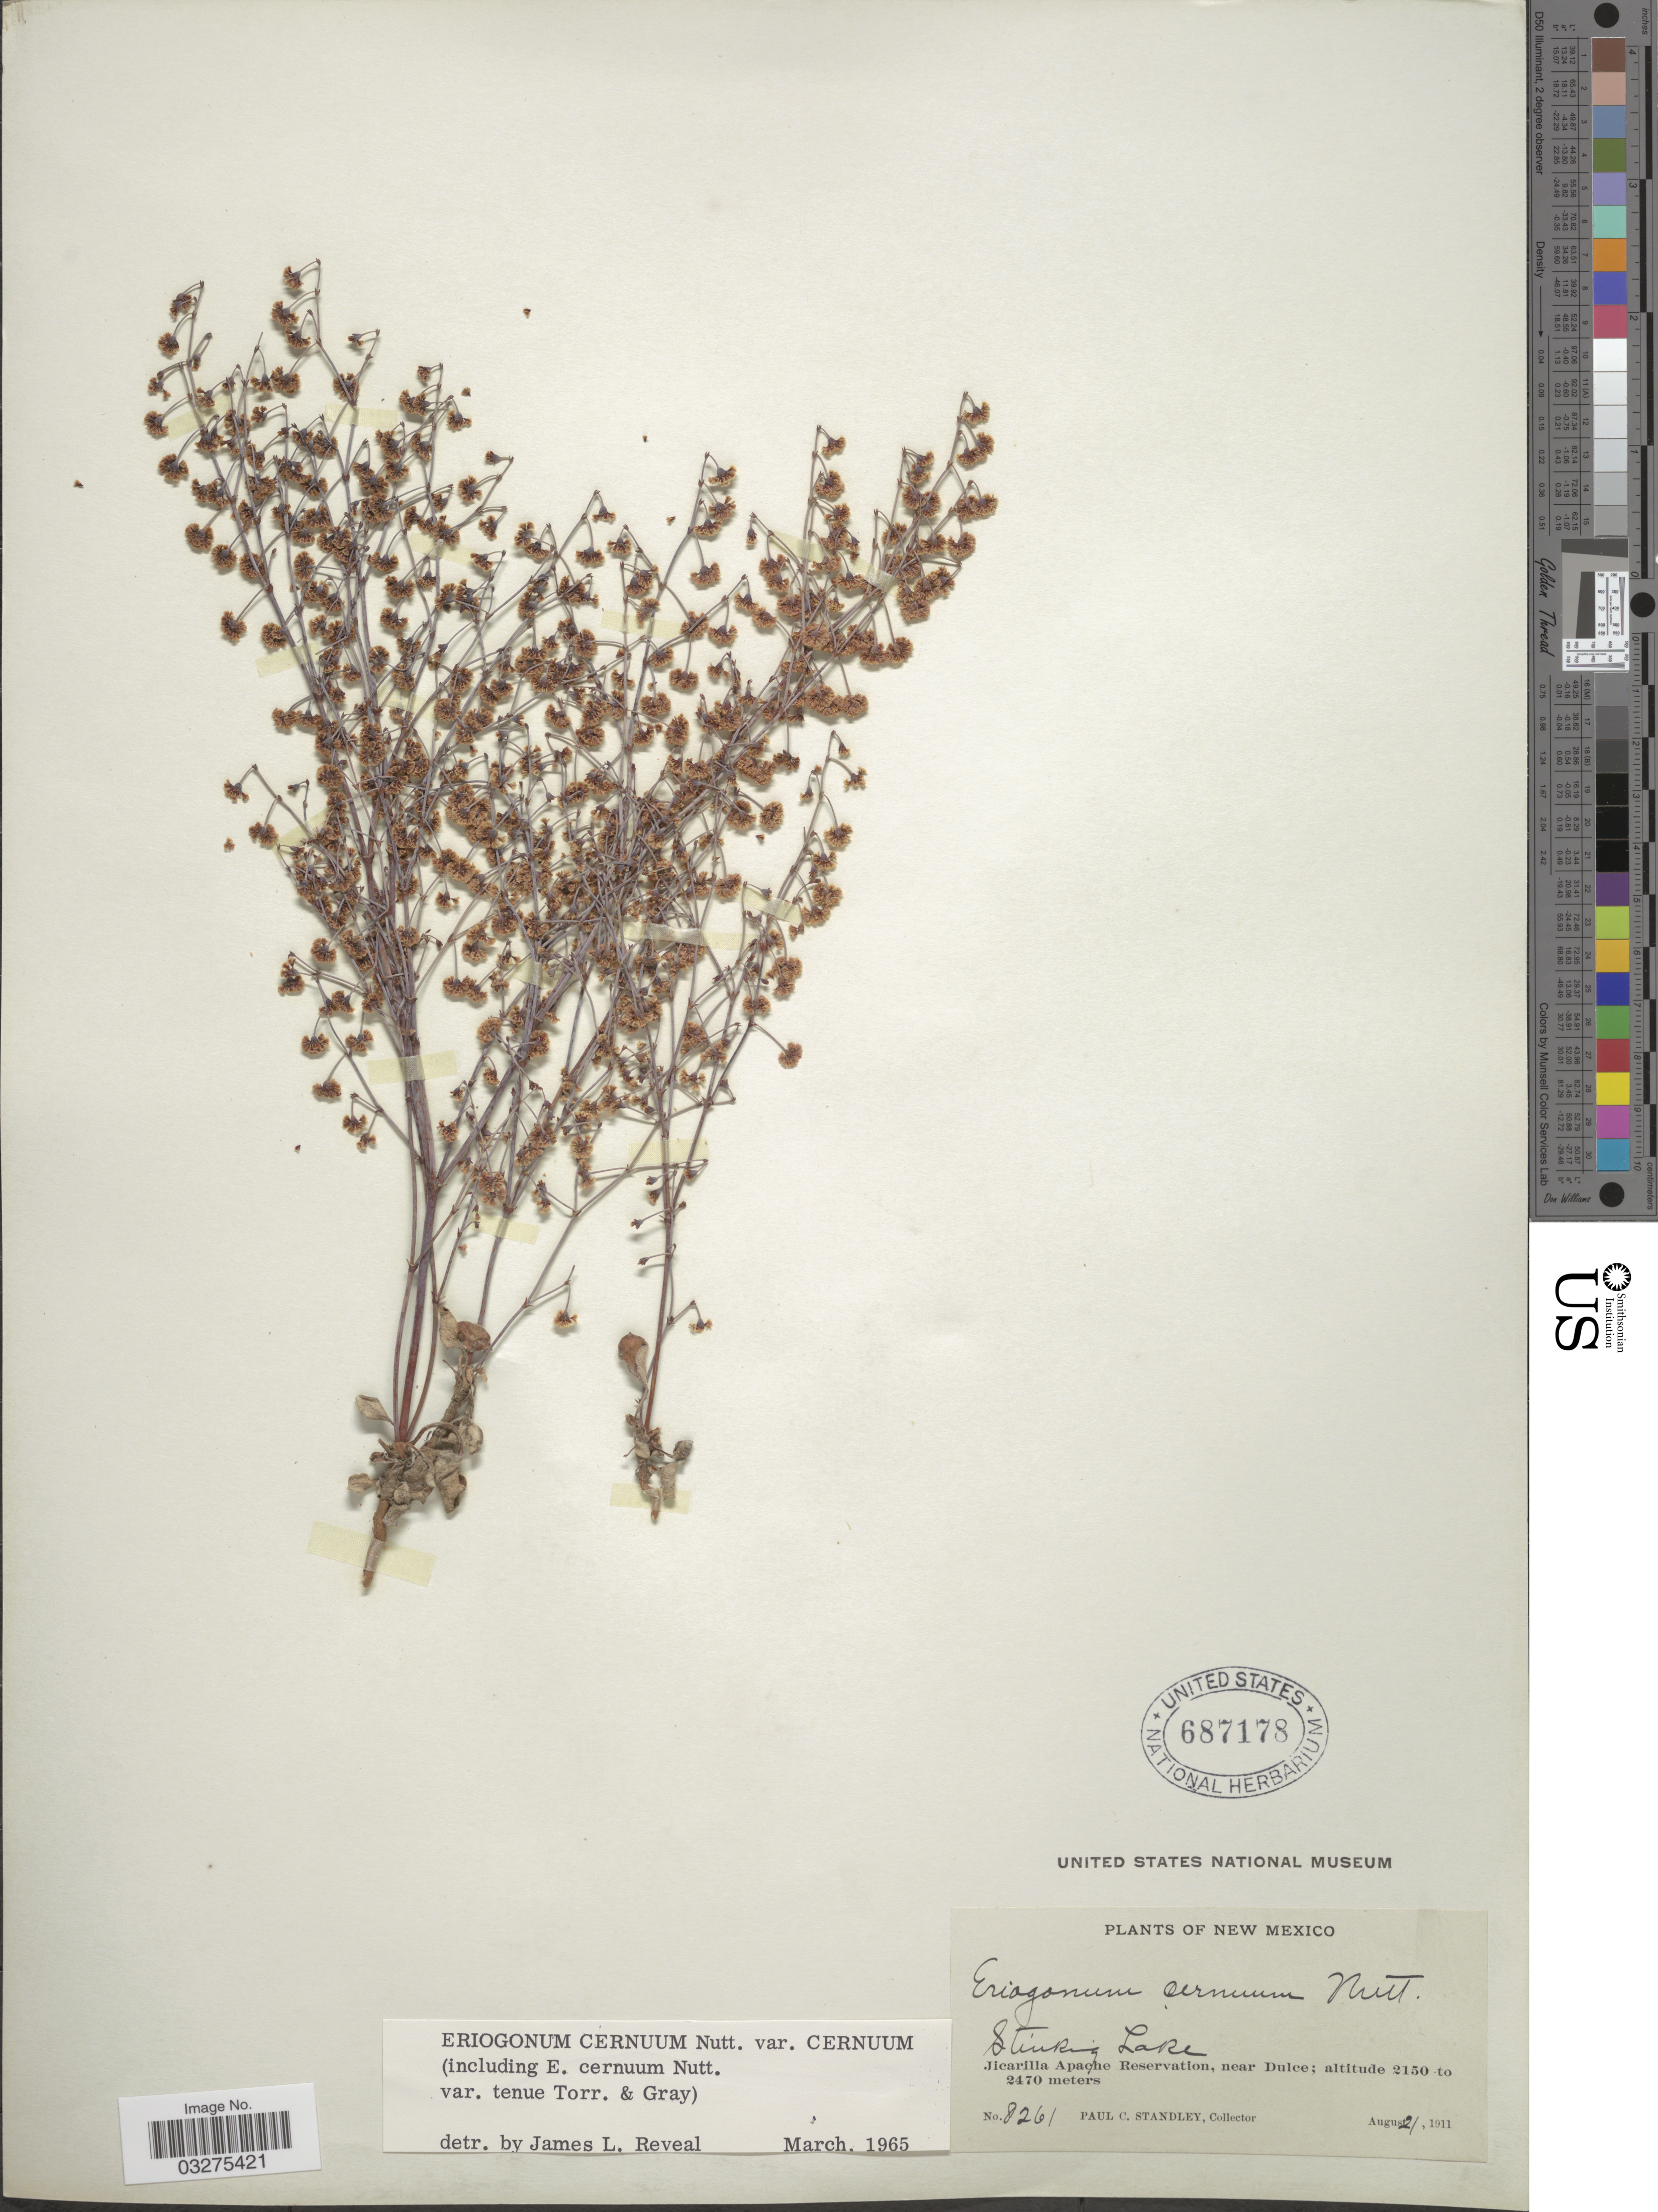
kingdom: Plantae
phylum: Tracheophyta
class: Magnoliopsida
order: Caryophyllales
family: Polygonaceae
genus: Eriogonum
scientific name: Eriogonum cernuum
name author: Nutt.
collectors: P. C. Standley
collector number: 8261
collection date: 1911-08-21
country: United States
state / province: New Mexico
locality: Stinking Lake. Jicarilla Apache Reservation, near Dulce.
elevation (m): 2150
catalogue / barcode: US 687178